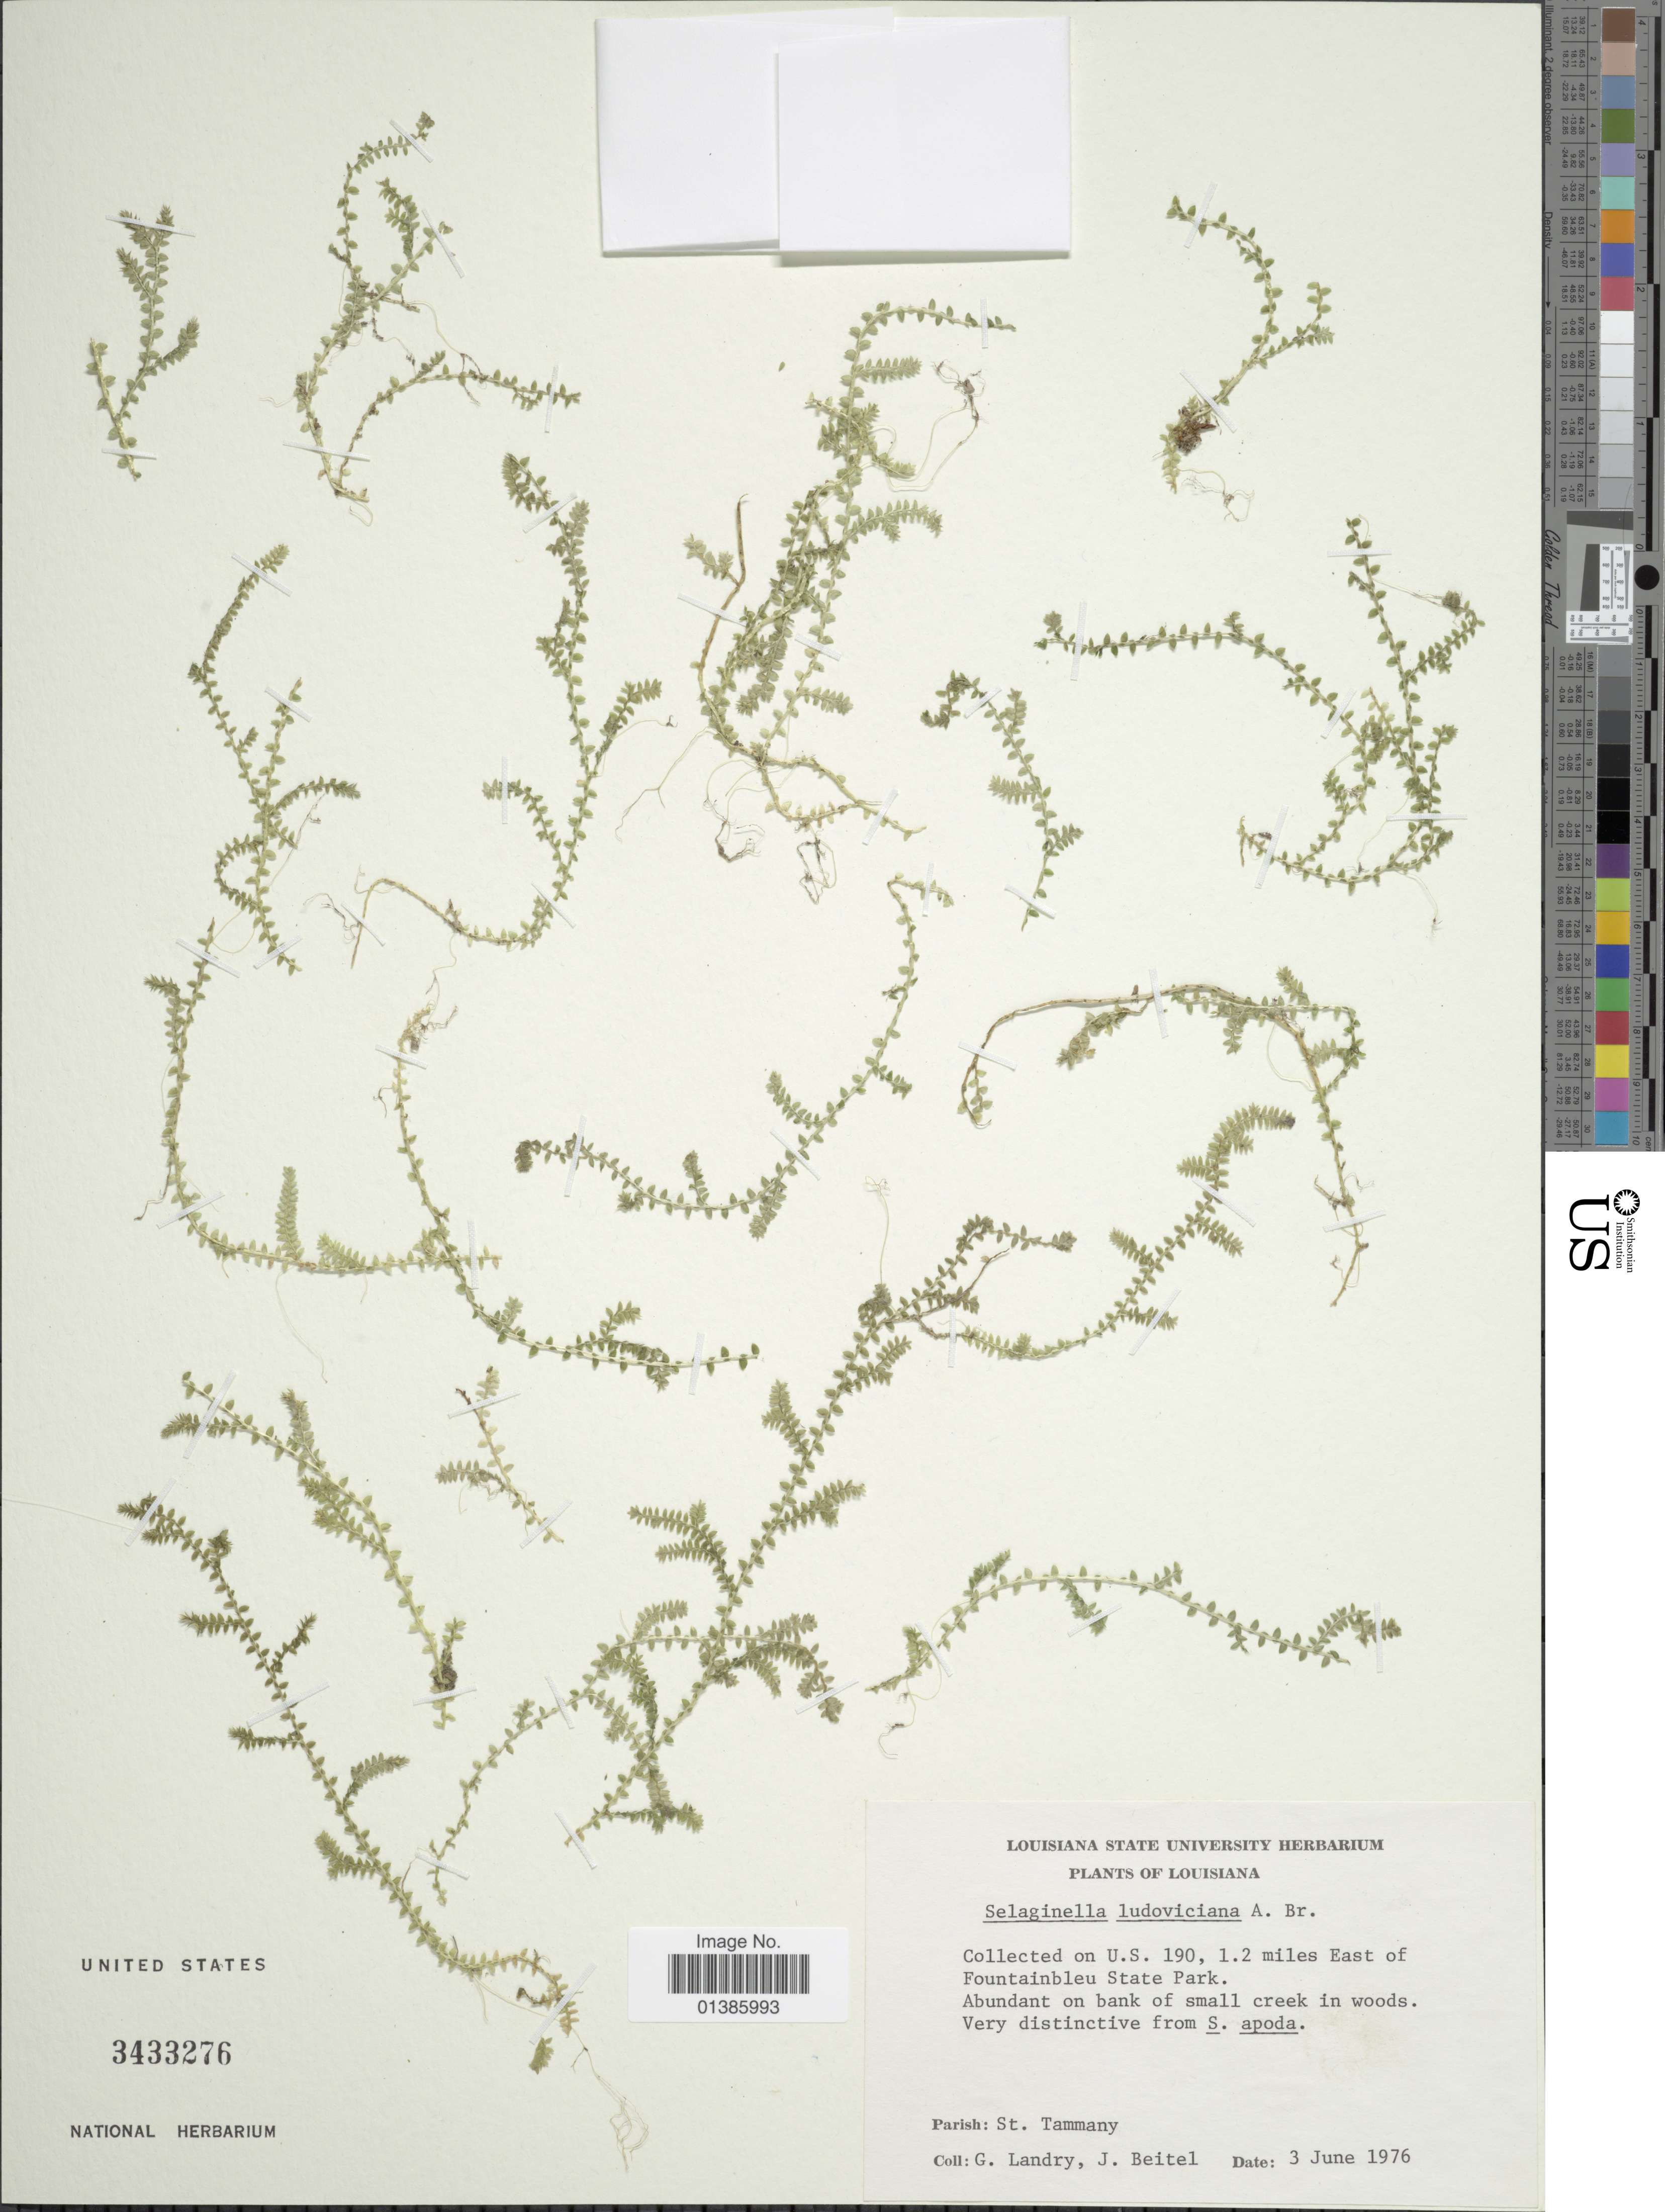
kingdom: Plantae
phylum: Tracheophyta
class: Lycopodiopsida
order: Selaginellales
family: Selaginellaceae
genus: Selaginella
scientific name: Selaginella ludoviciana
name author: A. Braun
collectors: G. Landry & J. M. Beitel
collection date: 1976-06-03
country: United States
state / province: Louisiana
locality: Collected on U.S. 190, 1.2 miles East of Fountainbleu State Park. Parish: St. Tammany.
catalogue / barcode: US 3433276